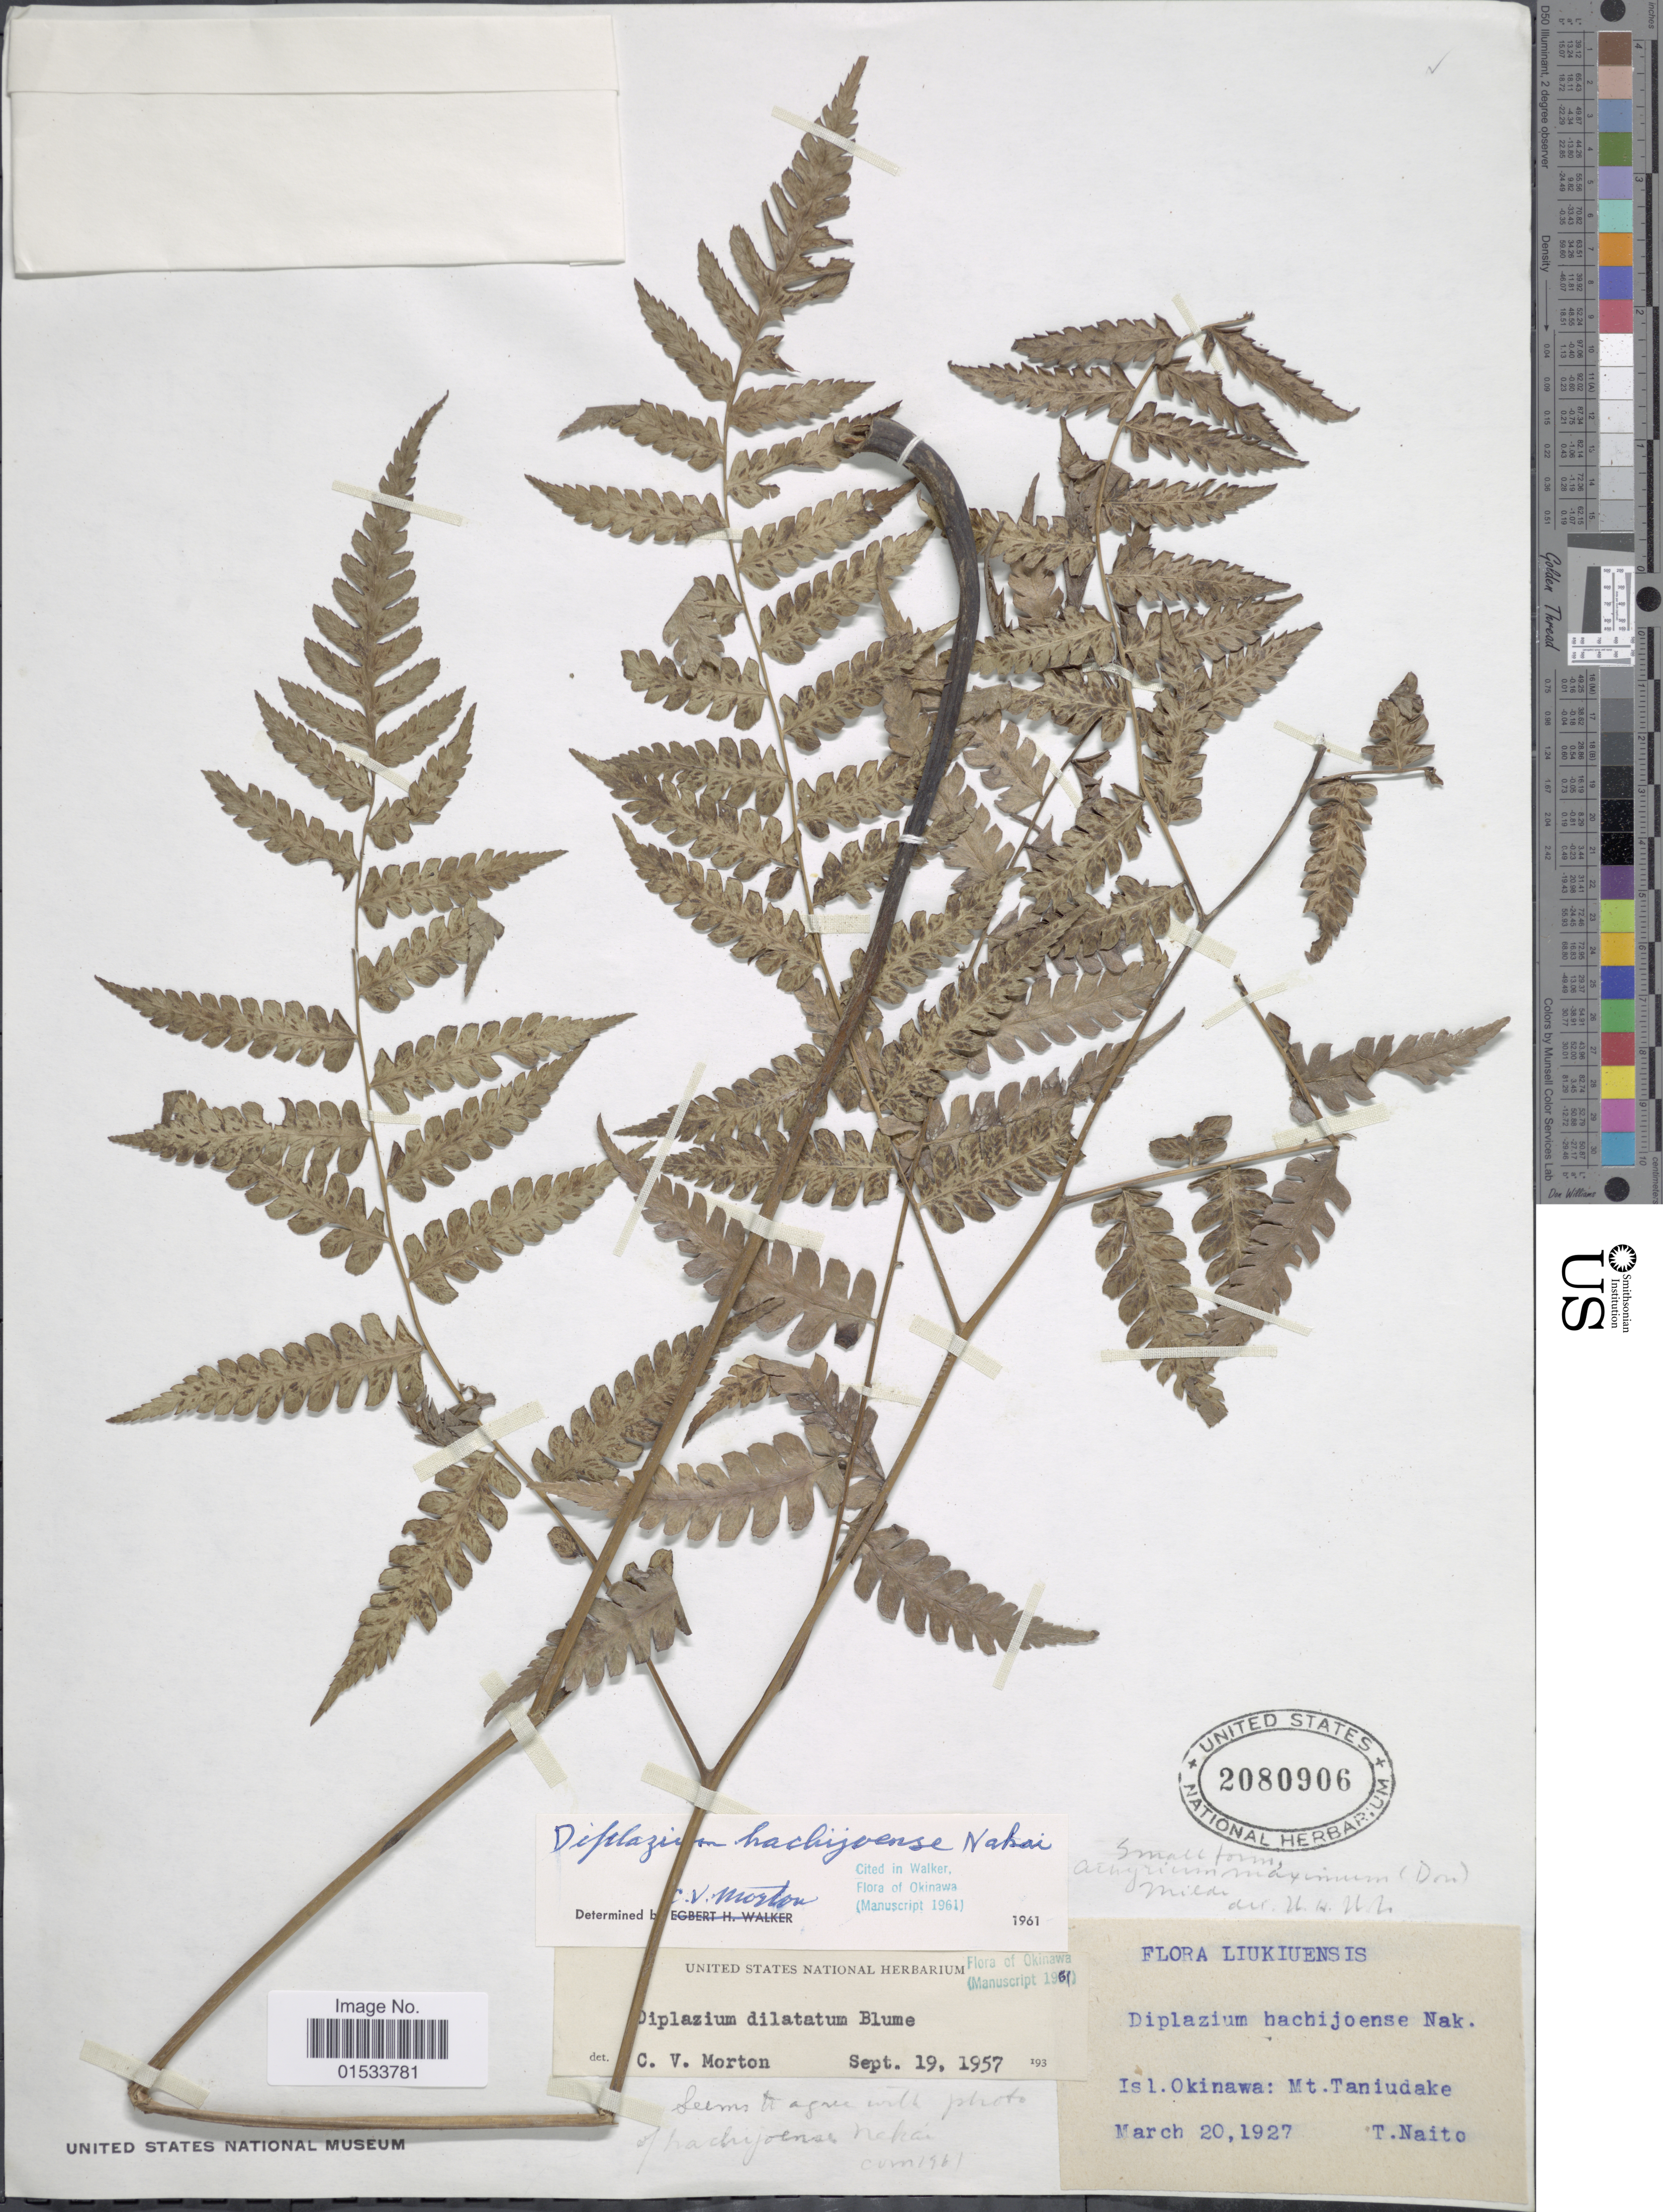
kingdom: Plantae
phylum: Tracheophyta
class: Polypodiopsida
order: Polypodiales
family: Athyriaceae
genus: Diplazium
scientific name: Diplazium hachijoense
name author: Nakai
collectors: T. Naito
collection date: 1927-03-20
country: Japan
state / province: Okinawa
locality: Mt. Taniudake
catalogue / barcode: US 2080906